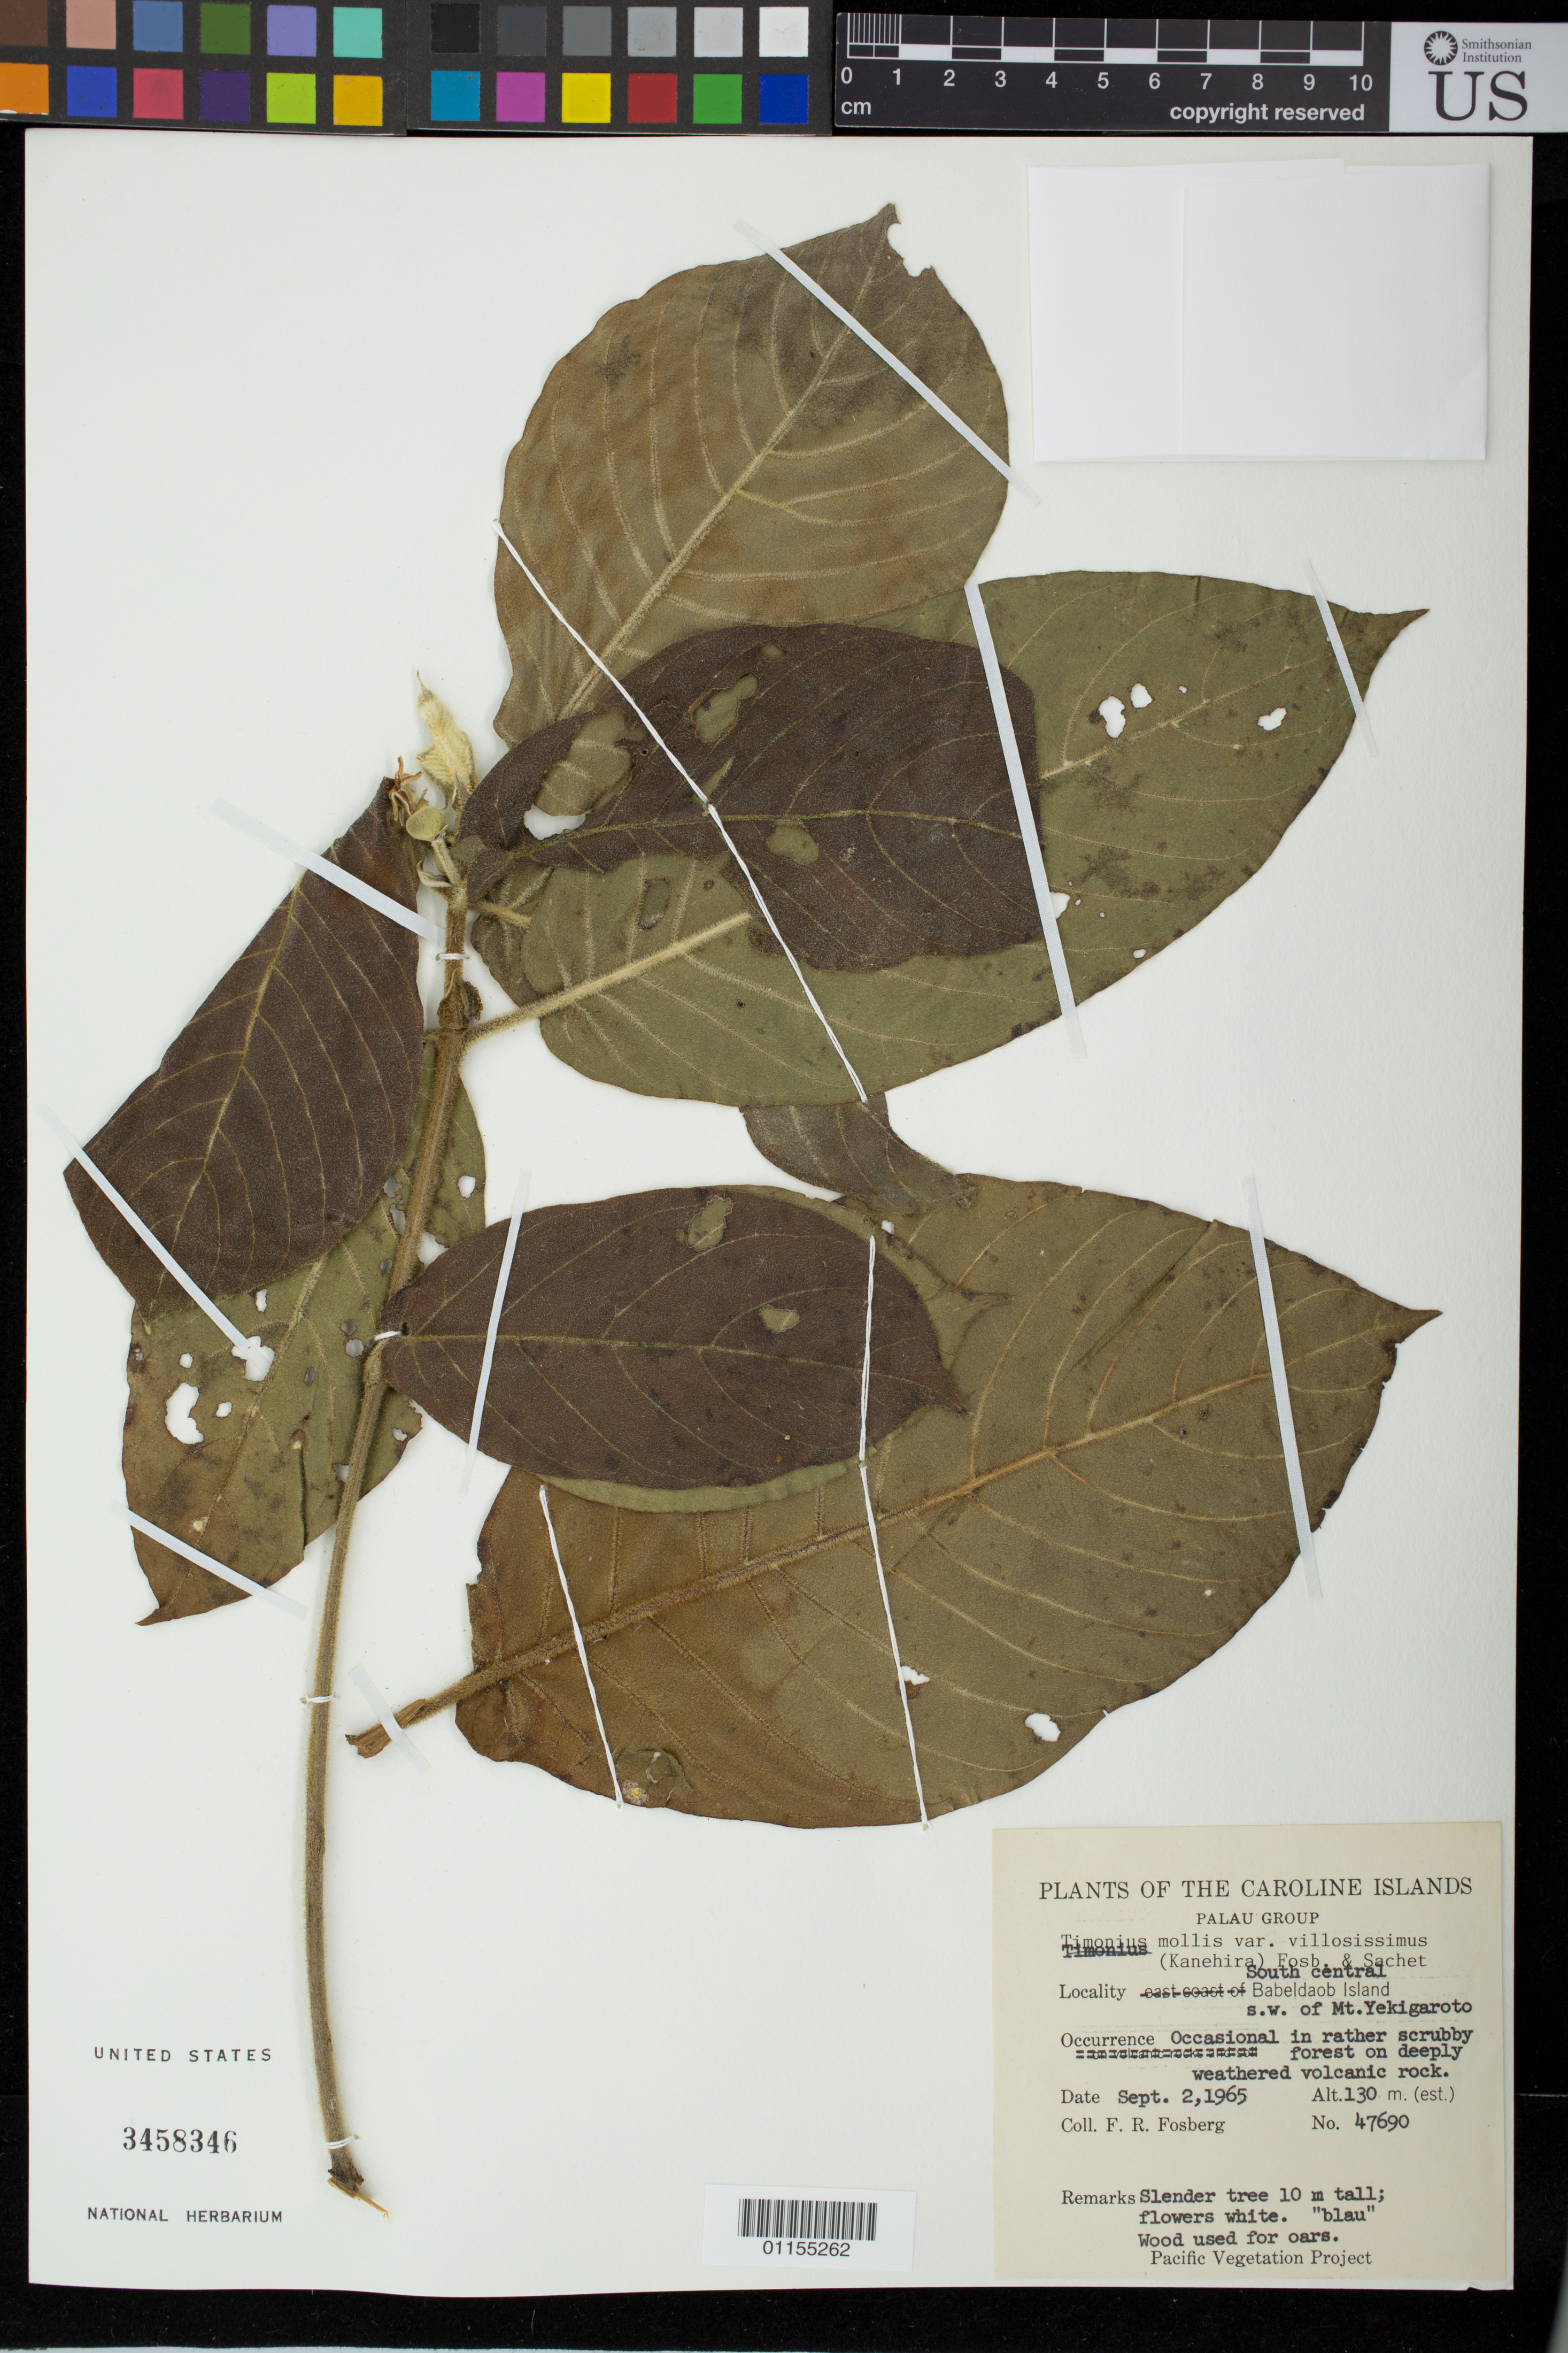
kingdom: Plantae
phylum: Tracheophyta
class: Magnoliopsida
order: Gentianales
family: Rubiaceae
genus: Timonius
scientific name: Timonius mollis var. villosissimus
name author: (Kaneh.) Fosberg & Sachet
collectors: F. R. Fosberg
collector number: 47690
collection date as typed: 02 Sep 1965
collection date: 1965-09-02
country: Palau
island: Babeldaob [Babelthuap]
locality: South center of island, SW of Mt. Yekigaroto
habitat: scrubby forest.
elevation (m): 130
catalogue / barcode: US 3458346